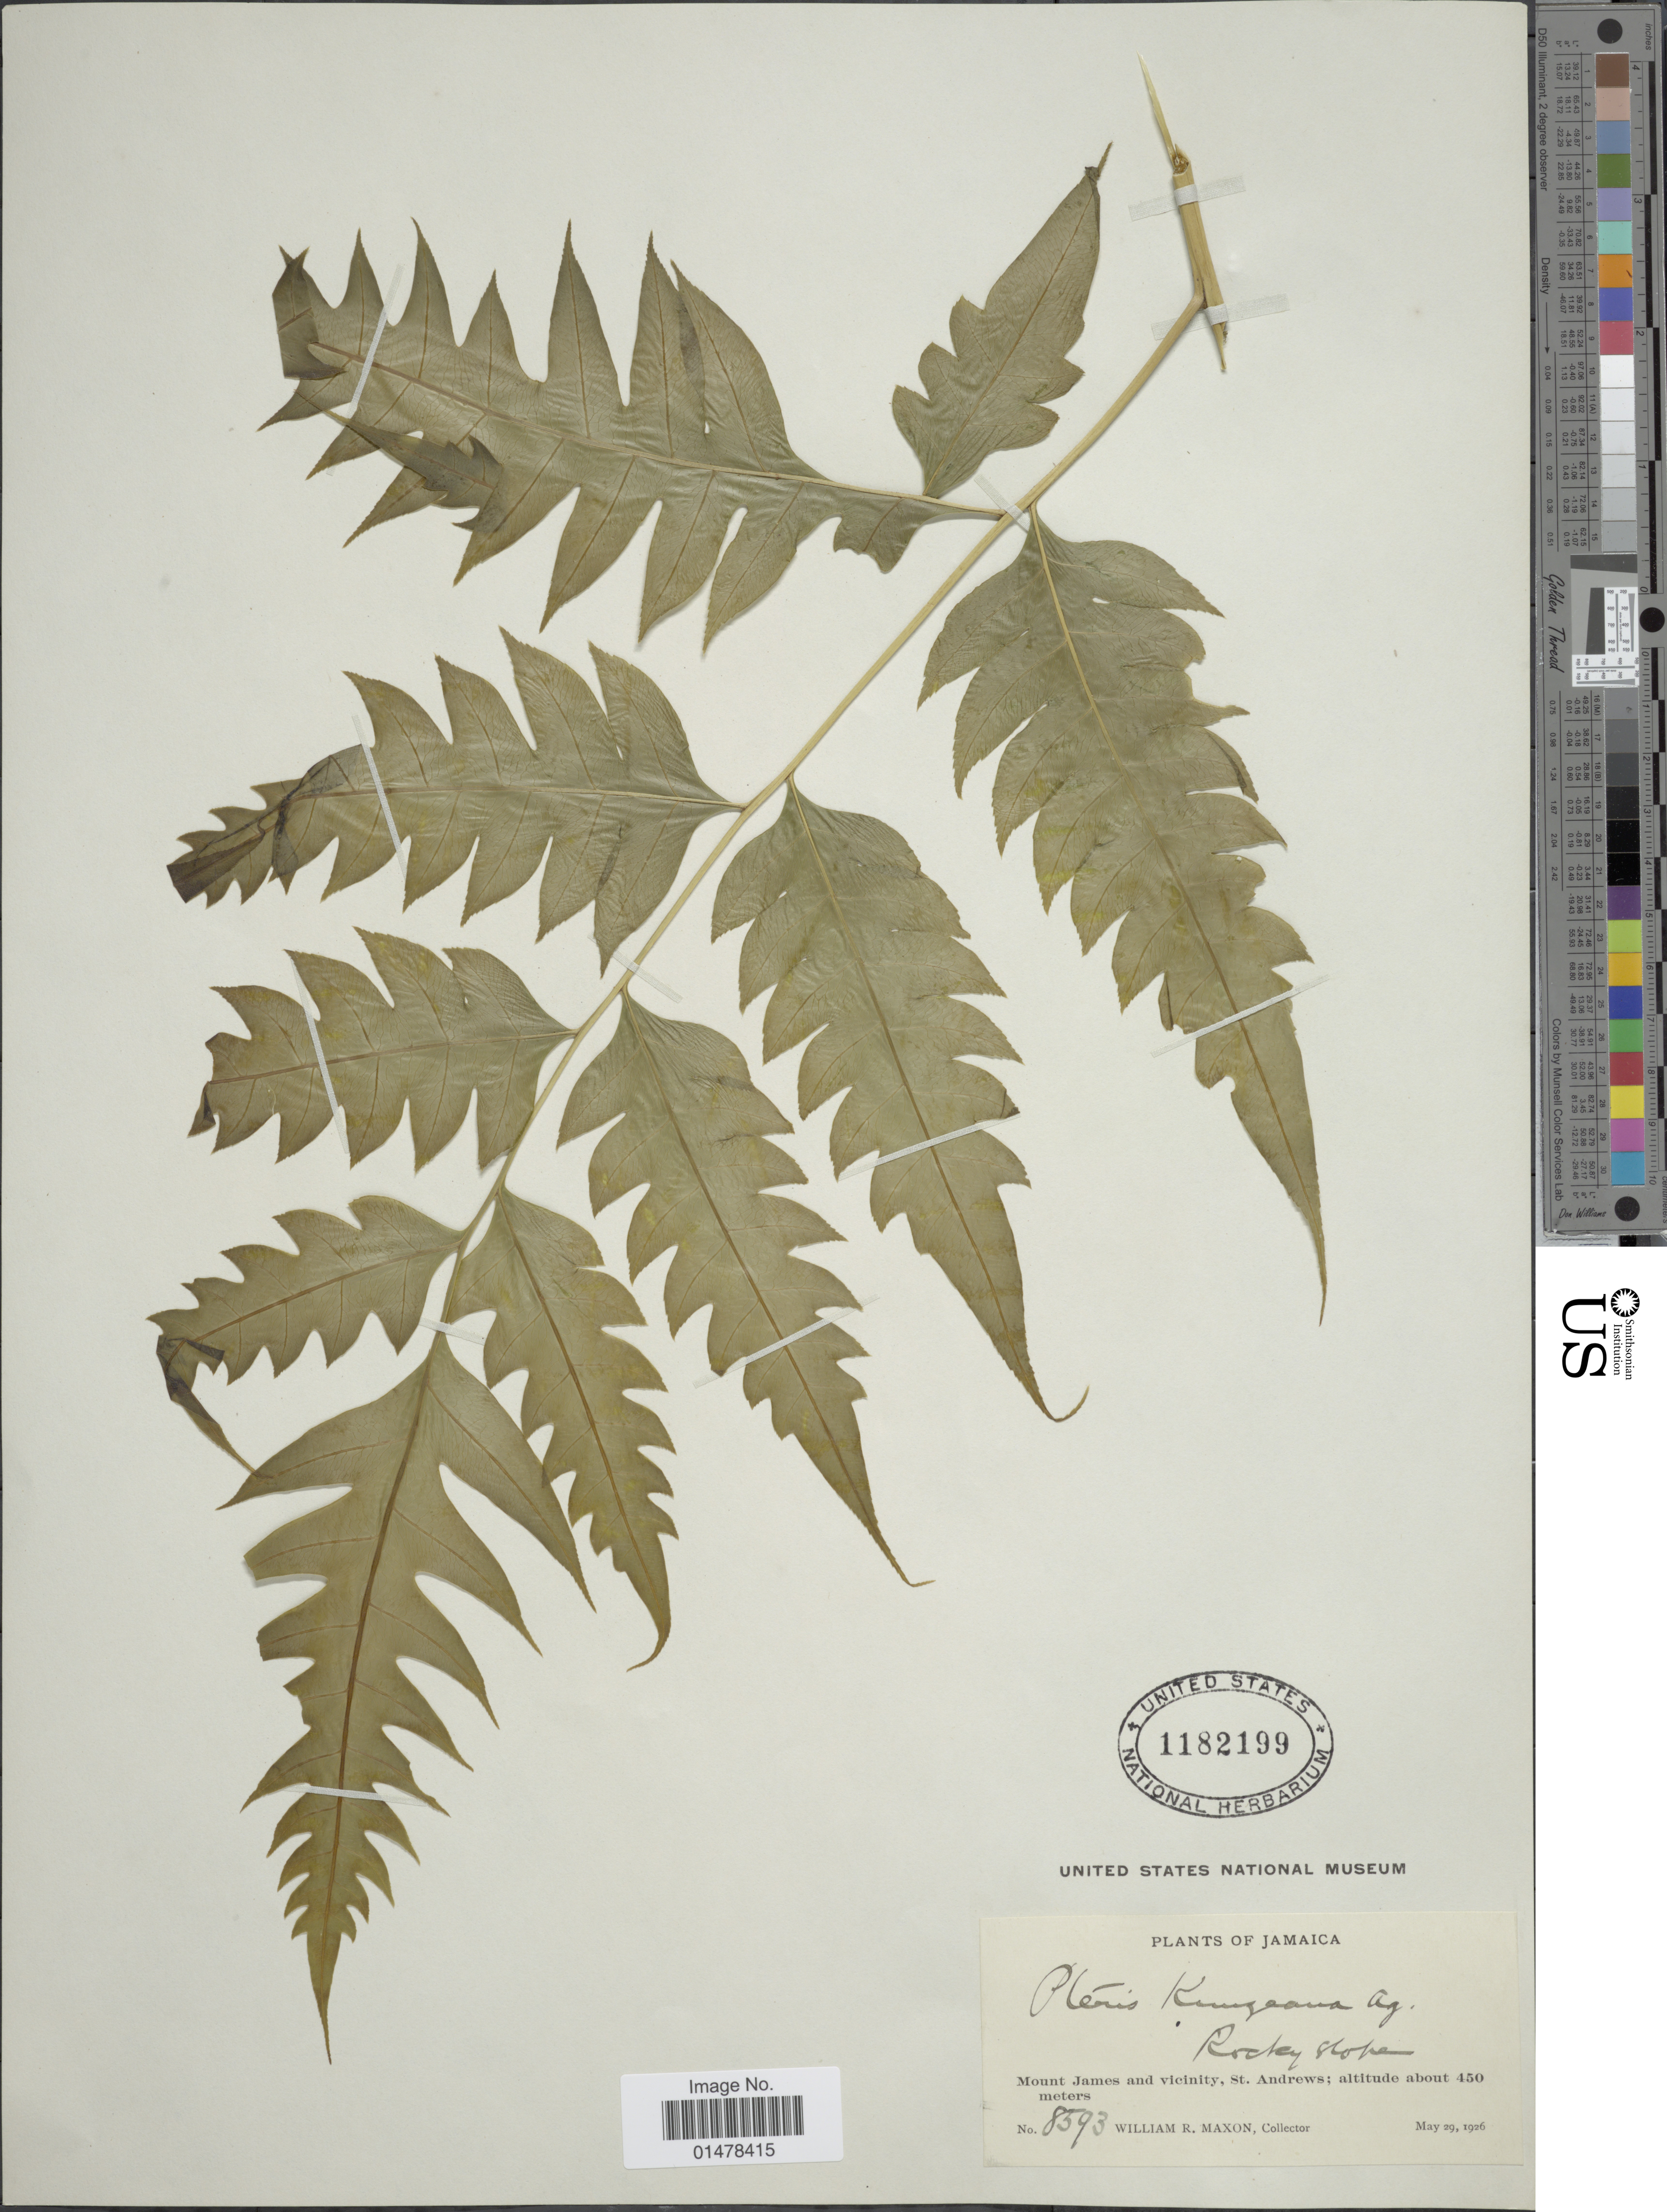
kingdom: Plantae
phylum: Tracheophyta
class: Polypodiopsida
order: Polypodiales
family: Pteridaceae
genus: Pteris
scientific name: Pteris altissima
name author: Poir.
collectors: W. R. Maxon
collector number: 8593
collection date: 1926-05-29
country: Jamaica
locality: PLants of Jamaica, Mount James and vicinity, St. Andrews, Rocky slopes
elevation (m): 450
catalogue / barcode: US 1182199